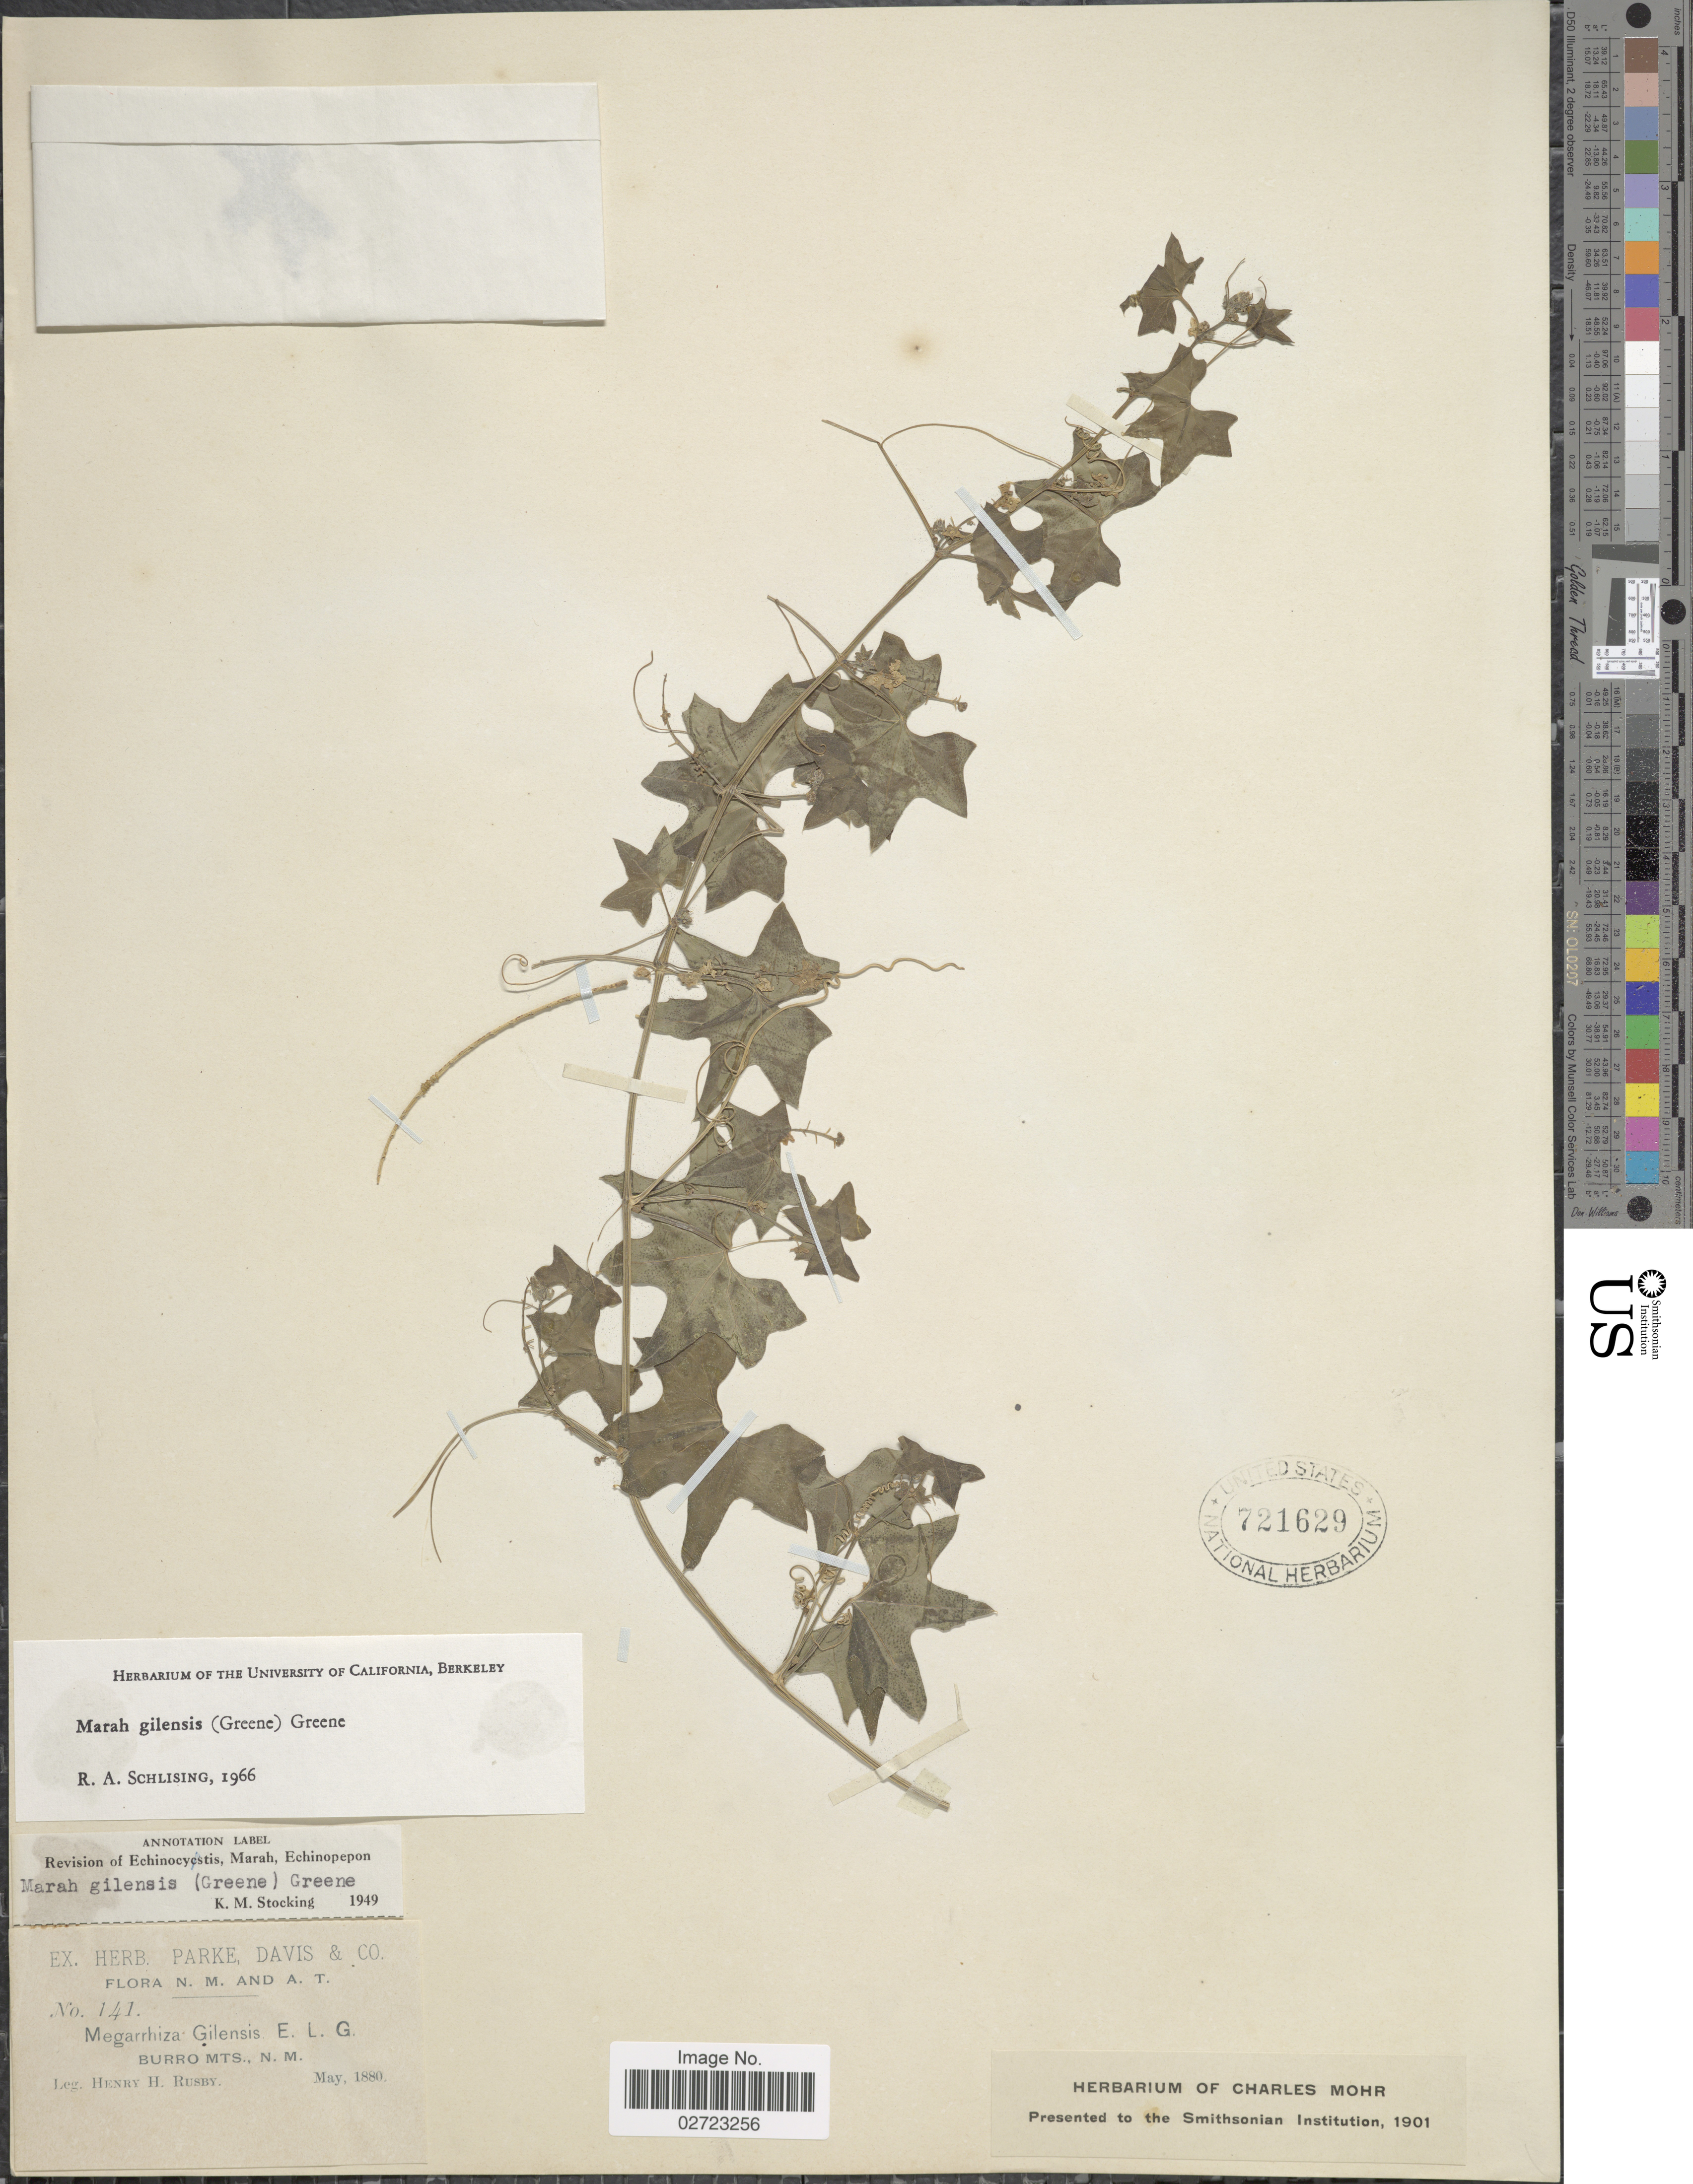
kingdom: Plantae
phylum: Tracheophyta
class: Magnoliopsida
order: Cucurbitales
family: Cucurbitaceae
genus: Marah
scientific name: Marah gilensis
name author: (Greene) Greene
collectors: H. H. Rusby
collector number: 141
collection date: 1880-05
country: United States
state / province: New Mexico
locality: Burro Mts.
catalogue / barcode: US 721629